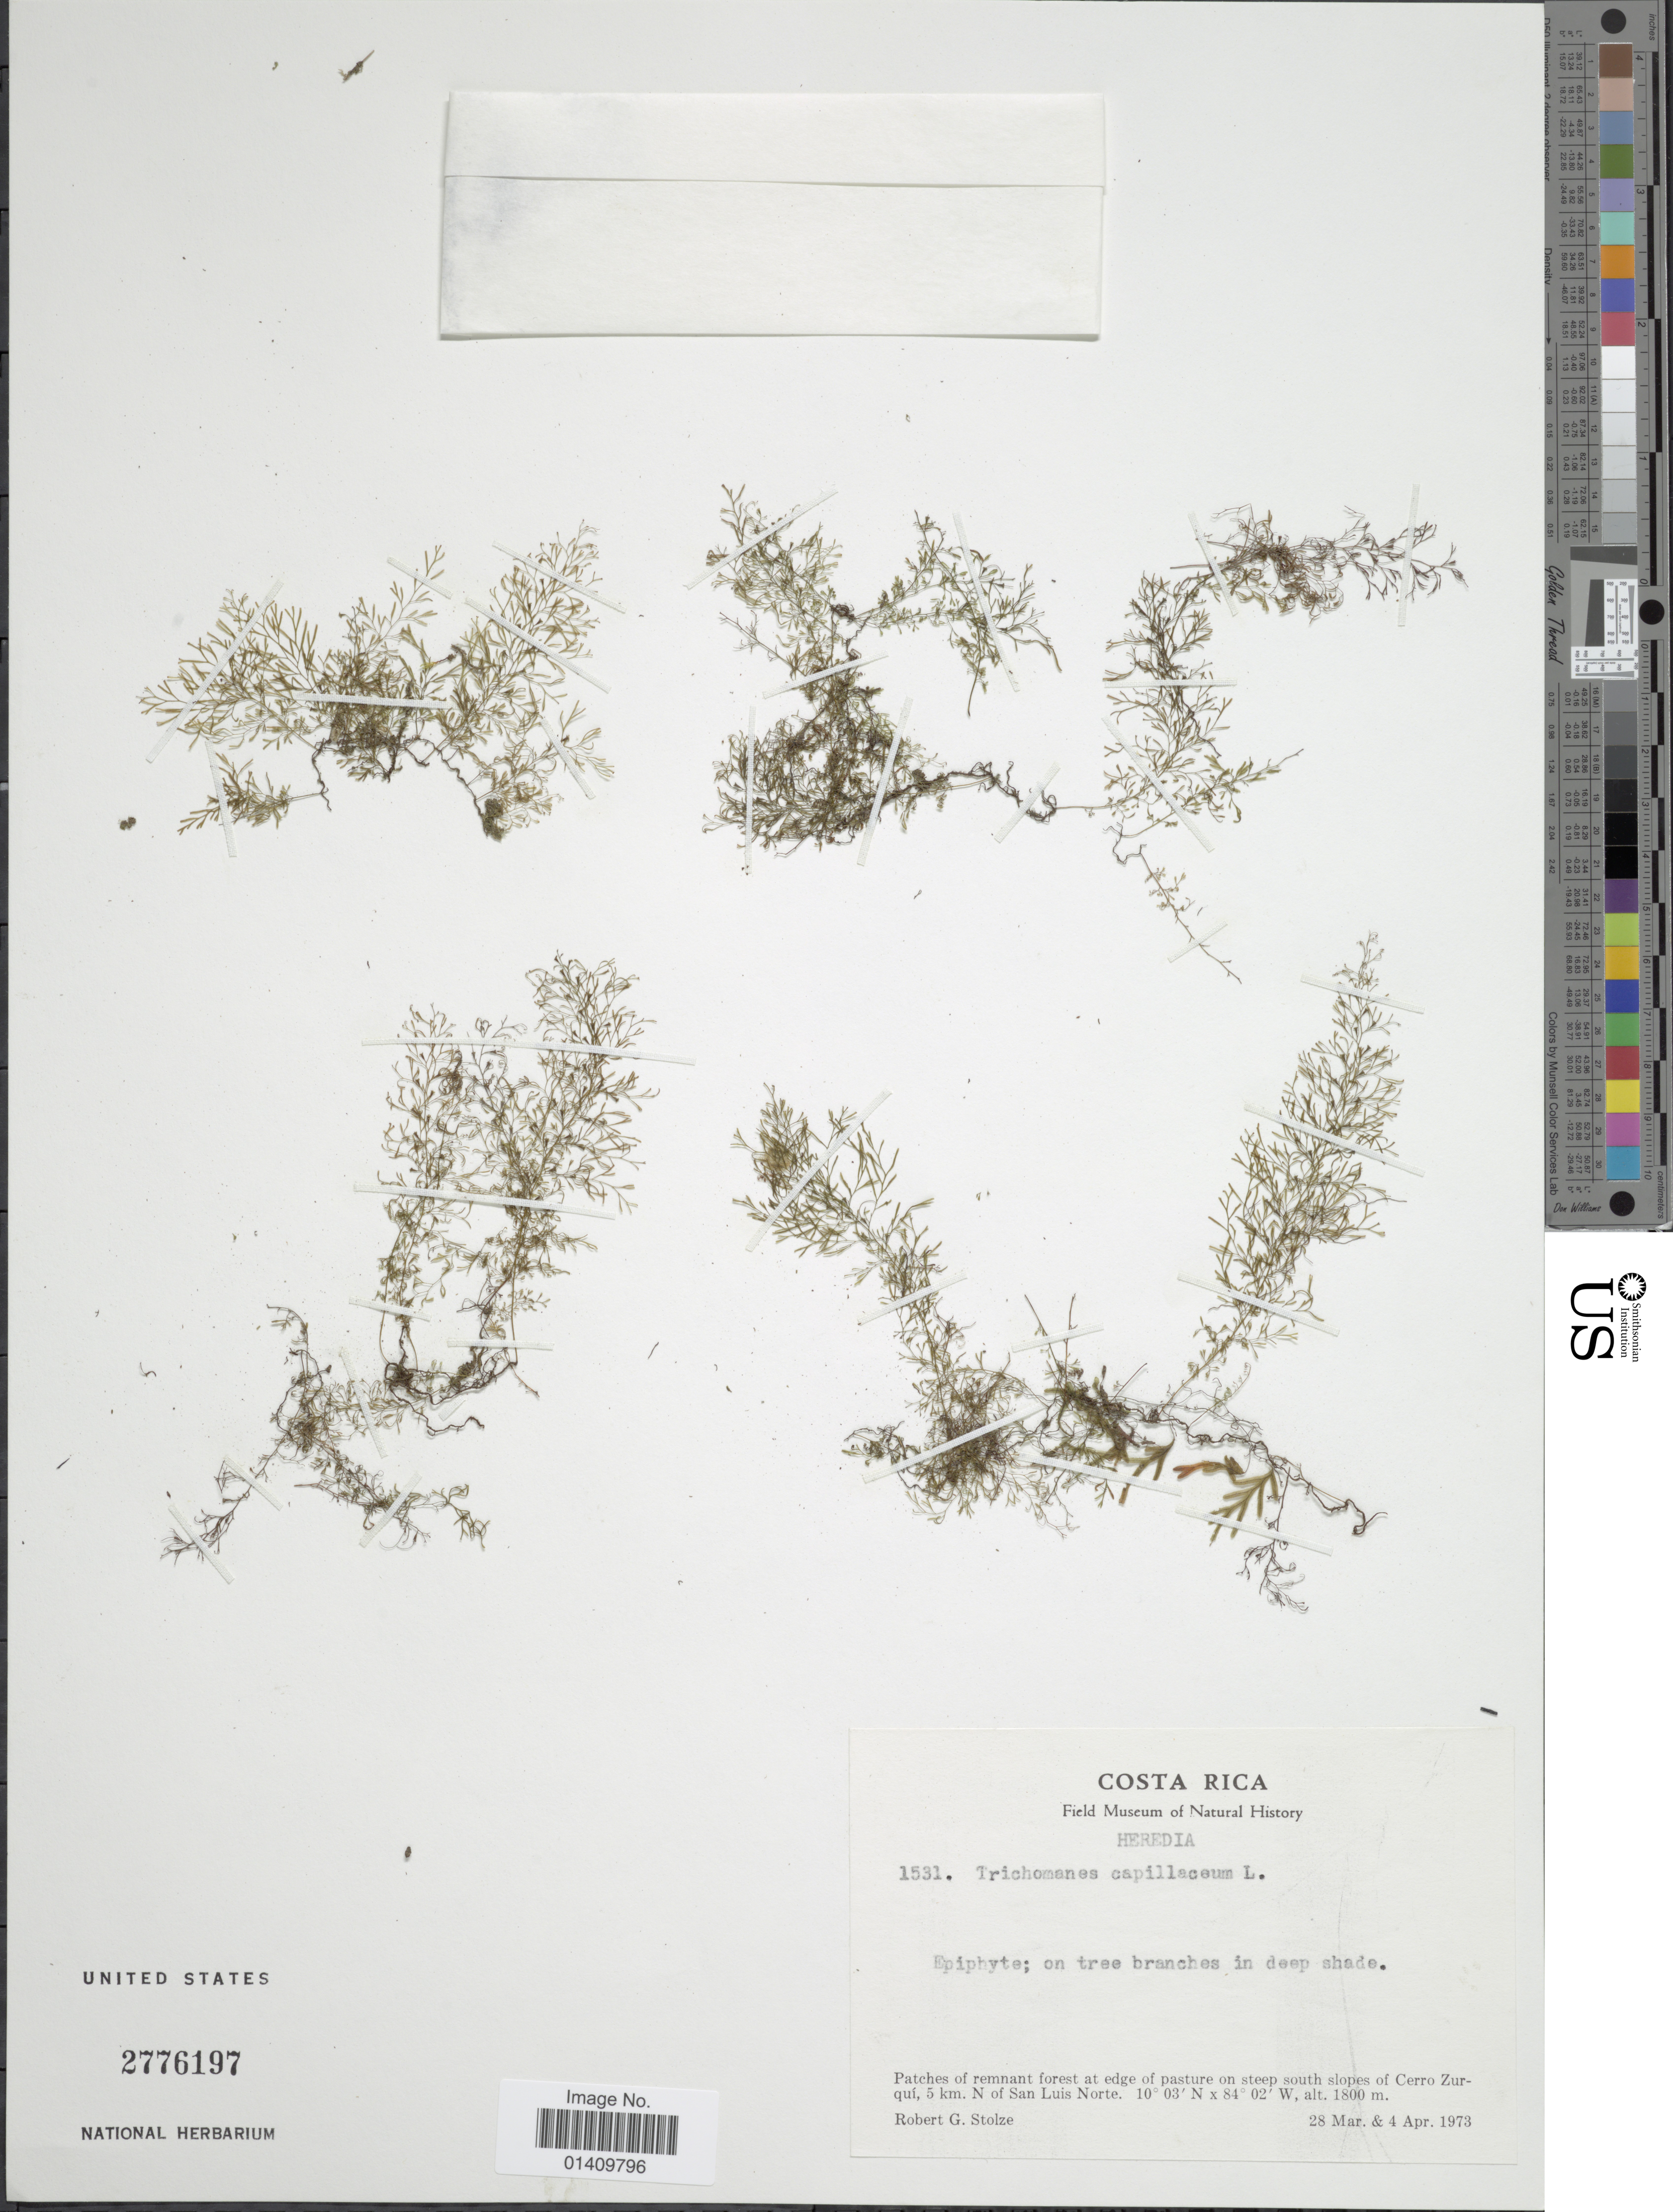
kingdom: Plantae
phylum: Tracheophyta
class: Polypodiopsida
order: Hymenophyllales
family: Hymenophyllaceae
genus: Polyphlebium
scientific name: Polyphlebium angustatum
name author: (Carmich.) Ebihara & Dubuisson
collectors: R. G. Stolze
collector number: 1531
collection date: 1973-03-28/1973-04-04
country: Costa Rica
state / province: Heredia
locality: Patches of remnant forest at edge of pasture on steep south slope of Cerro Zurqui 5 km N of San Luis Norte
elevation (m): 1800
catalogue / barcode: US 2776197